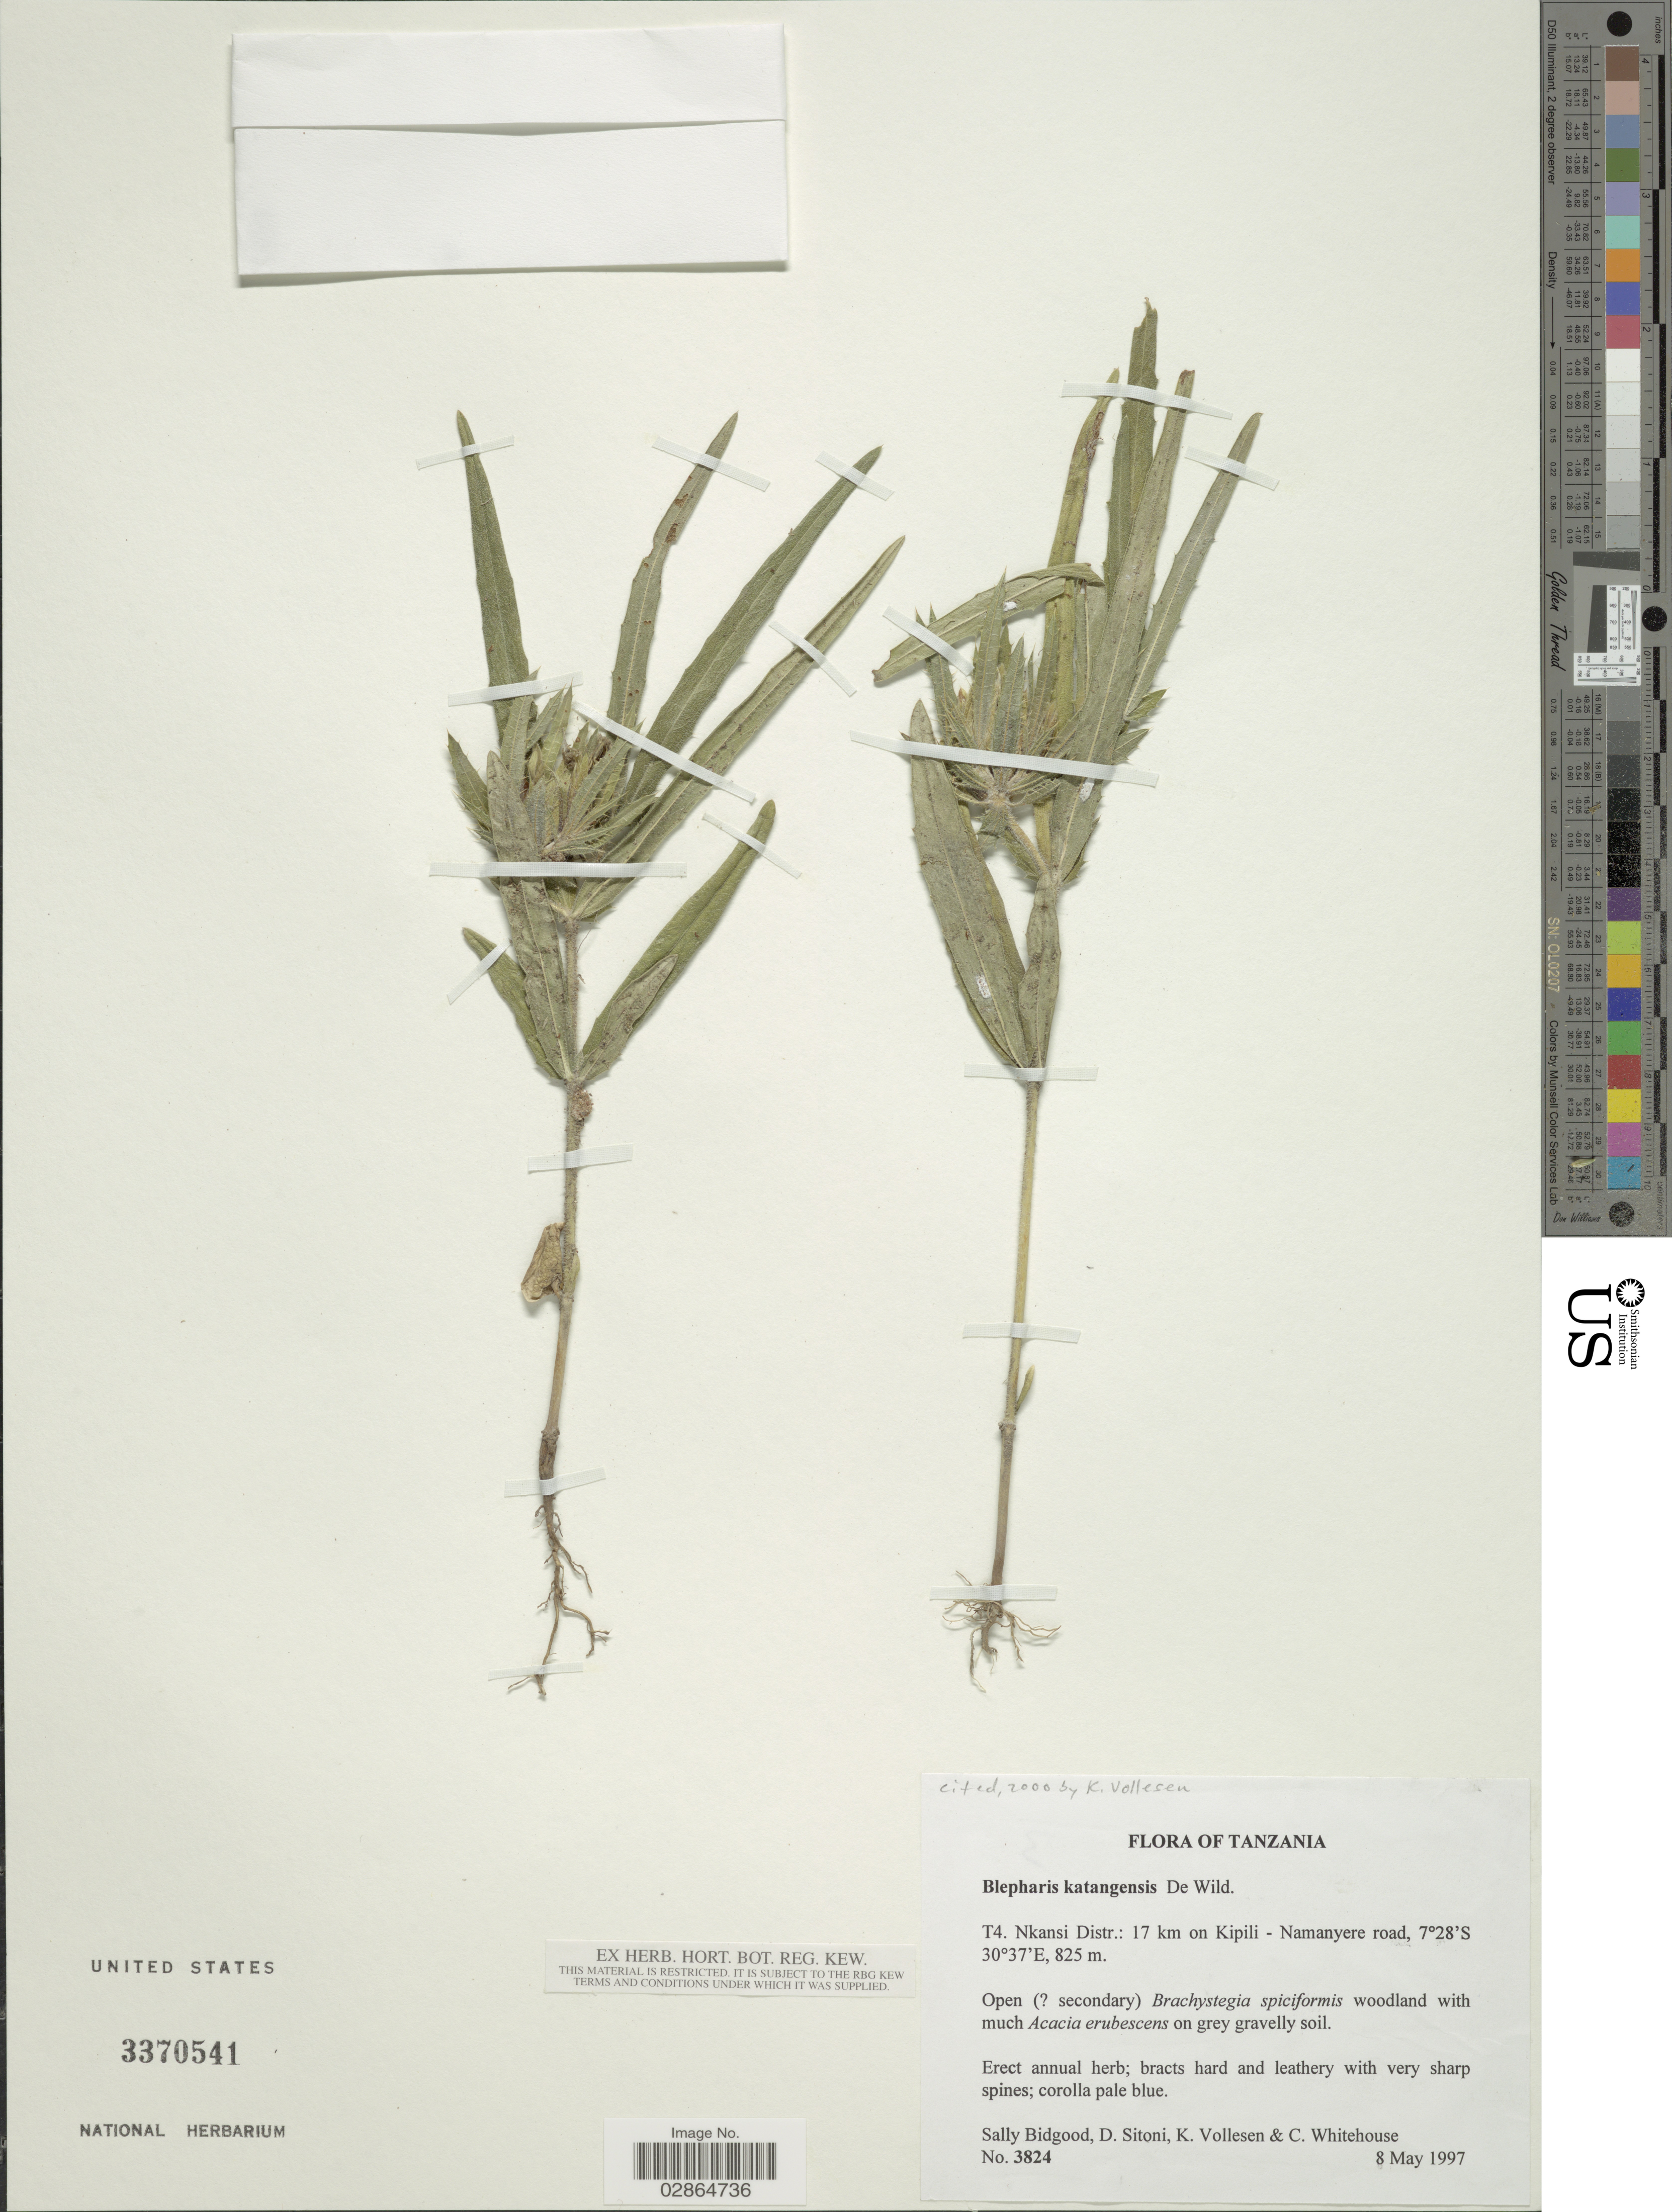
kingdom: Plantae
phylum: Tracheophyta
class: Magnoliopsida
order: Lamiales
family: Acanthaceae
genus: Blepharis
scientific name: Blepharis katangensis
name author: De Wild.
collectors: S. Bidgood, D. Sitoni, K. Vollesen & C. Whitehouse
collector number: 3824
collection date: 1997-05-08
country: Tanzania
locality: T4. Nkansi Distr.: 17 km on Kipili - Namanyere road.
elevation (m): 825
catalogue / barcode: US 3370541